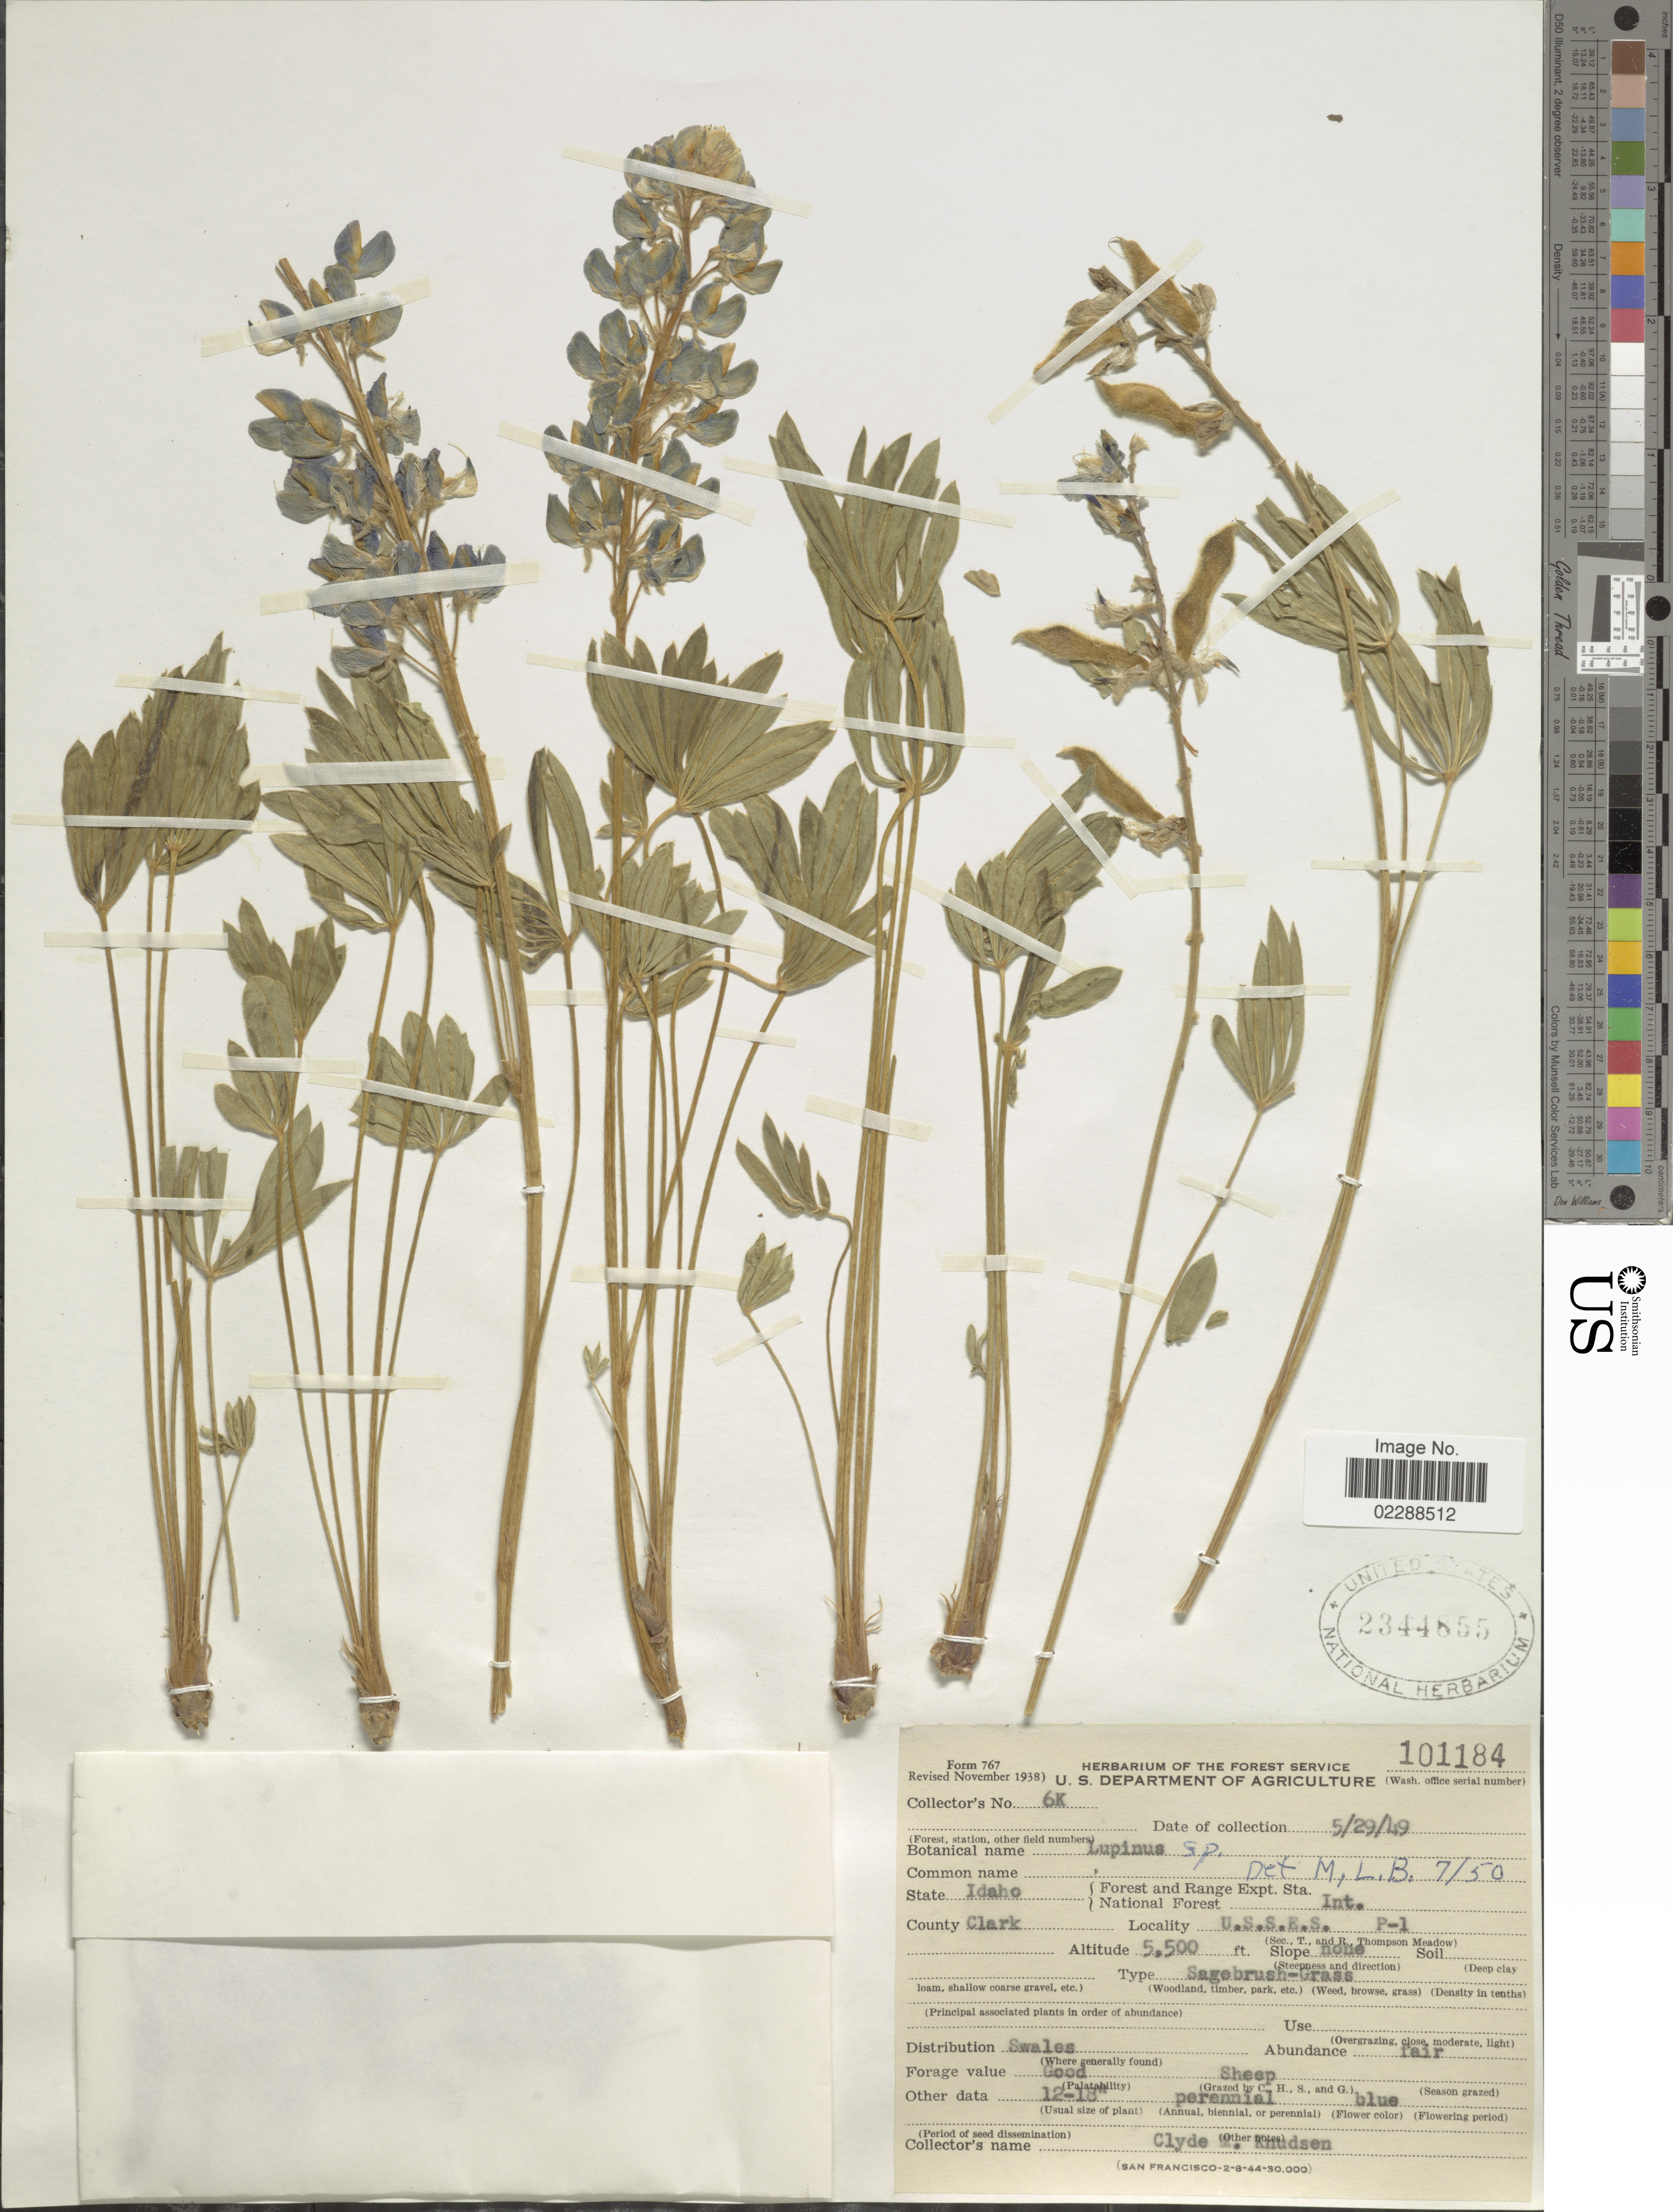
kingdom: Plantae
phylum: Tracheophyta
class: Magnoliopsida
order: Fabales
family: Fabaceae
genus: Lupinus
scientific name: Lupinus sp.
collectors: C. Knudsen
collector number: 6K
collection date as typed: Transcribed d/m/y: 29/5/49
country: United States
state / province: Idaho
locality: State Idaho, U.S.S.E.S. P-1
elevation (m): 1676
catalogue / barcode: US 2344855